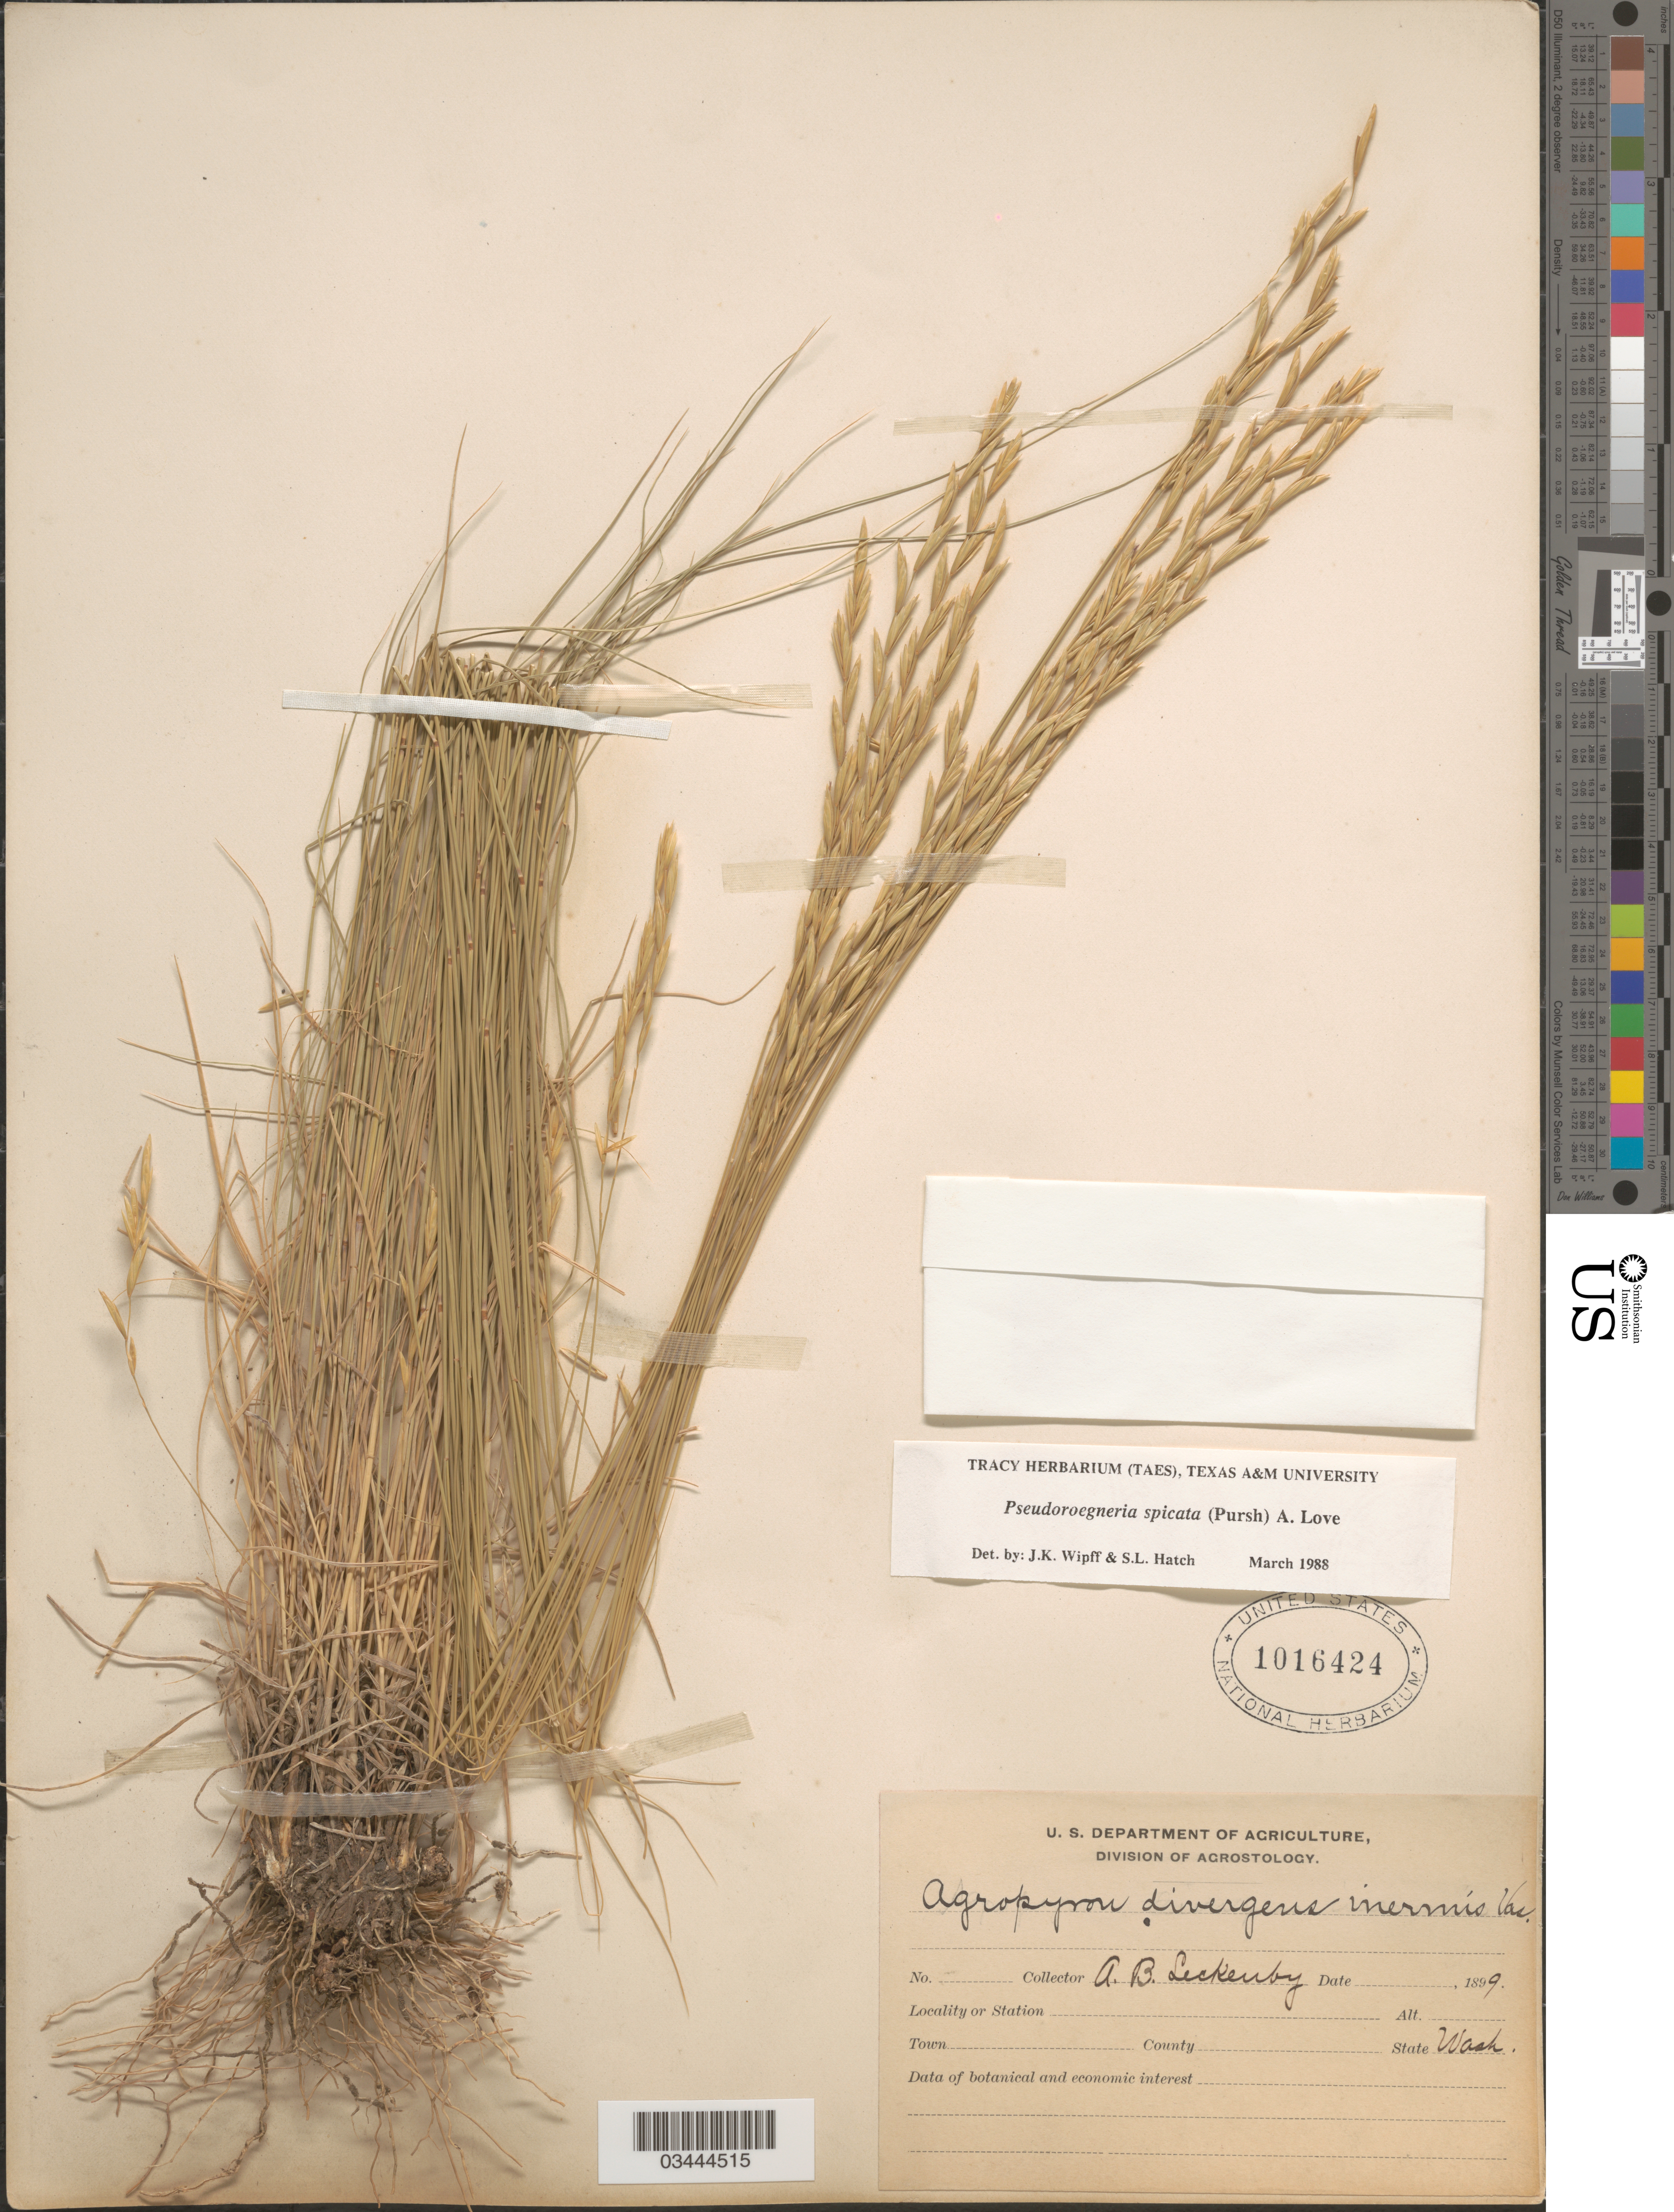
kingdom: Plantae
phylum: Tracheophyta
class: Liliopsida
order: Poales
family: Poaceae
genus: Pseudoroegneria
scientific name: Pseudoroegneria spicata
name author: (Pursh) Á. Löve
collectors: A. Leckenby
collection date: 1899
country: United States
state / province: Washington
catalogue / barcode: US 1016424